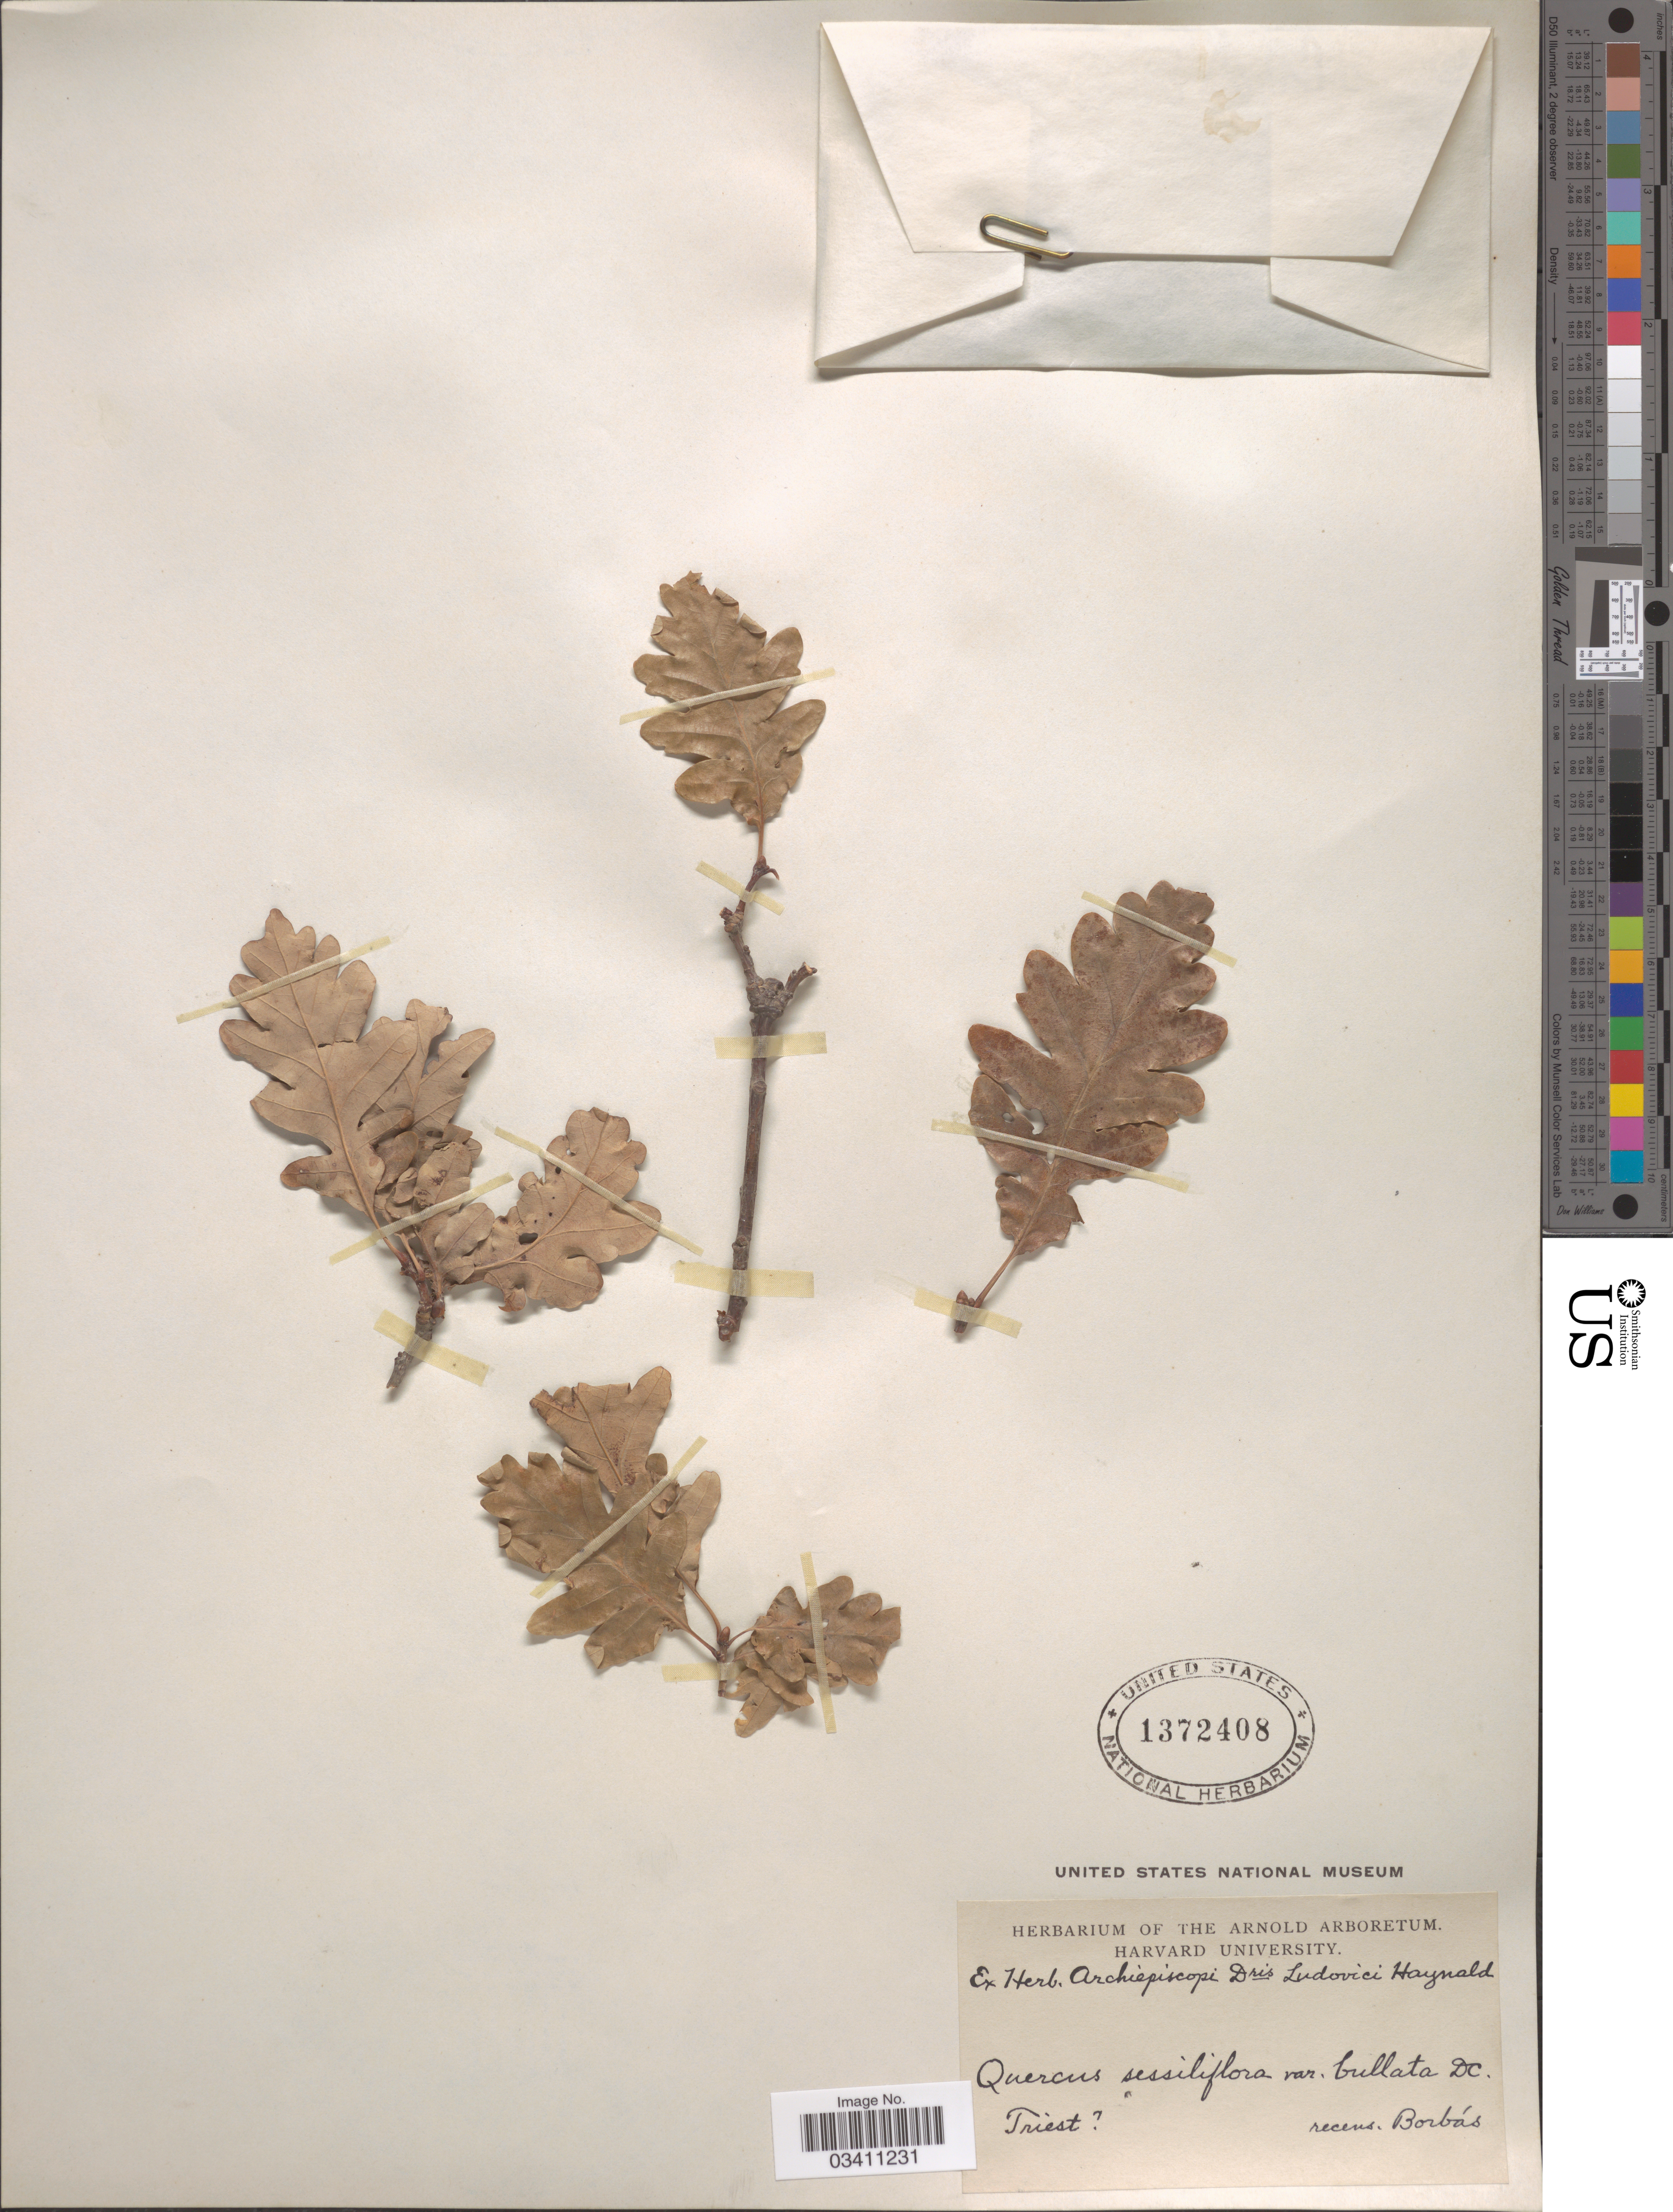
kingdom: Plantae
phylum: Tracheophyta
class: Magnoliopsida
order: Fagales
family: Fagaceae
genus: Quercus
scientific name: Quercus sessiliflora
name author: Salisb.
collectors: Ex Herb. Archiepiscopi Dris Ludovici Haynald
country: Italy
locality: Triest [unsure placement]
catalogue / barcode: US 1372408